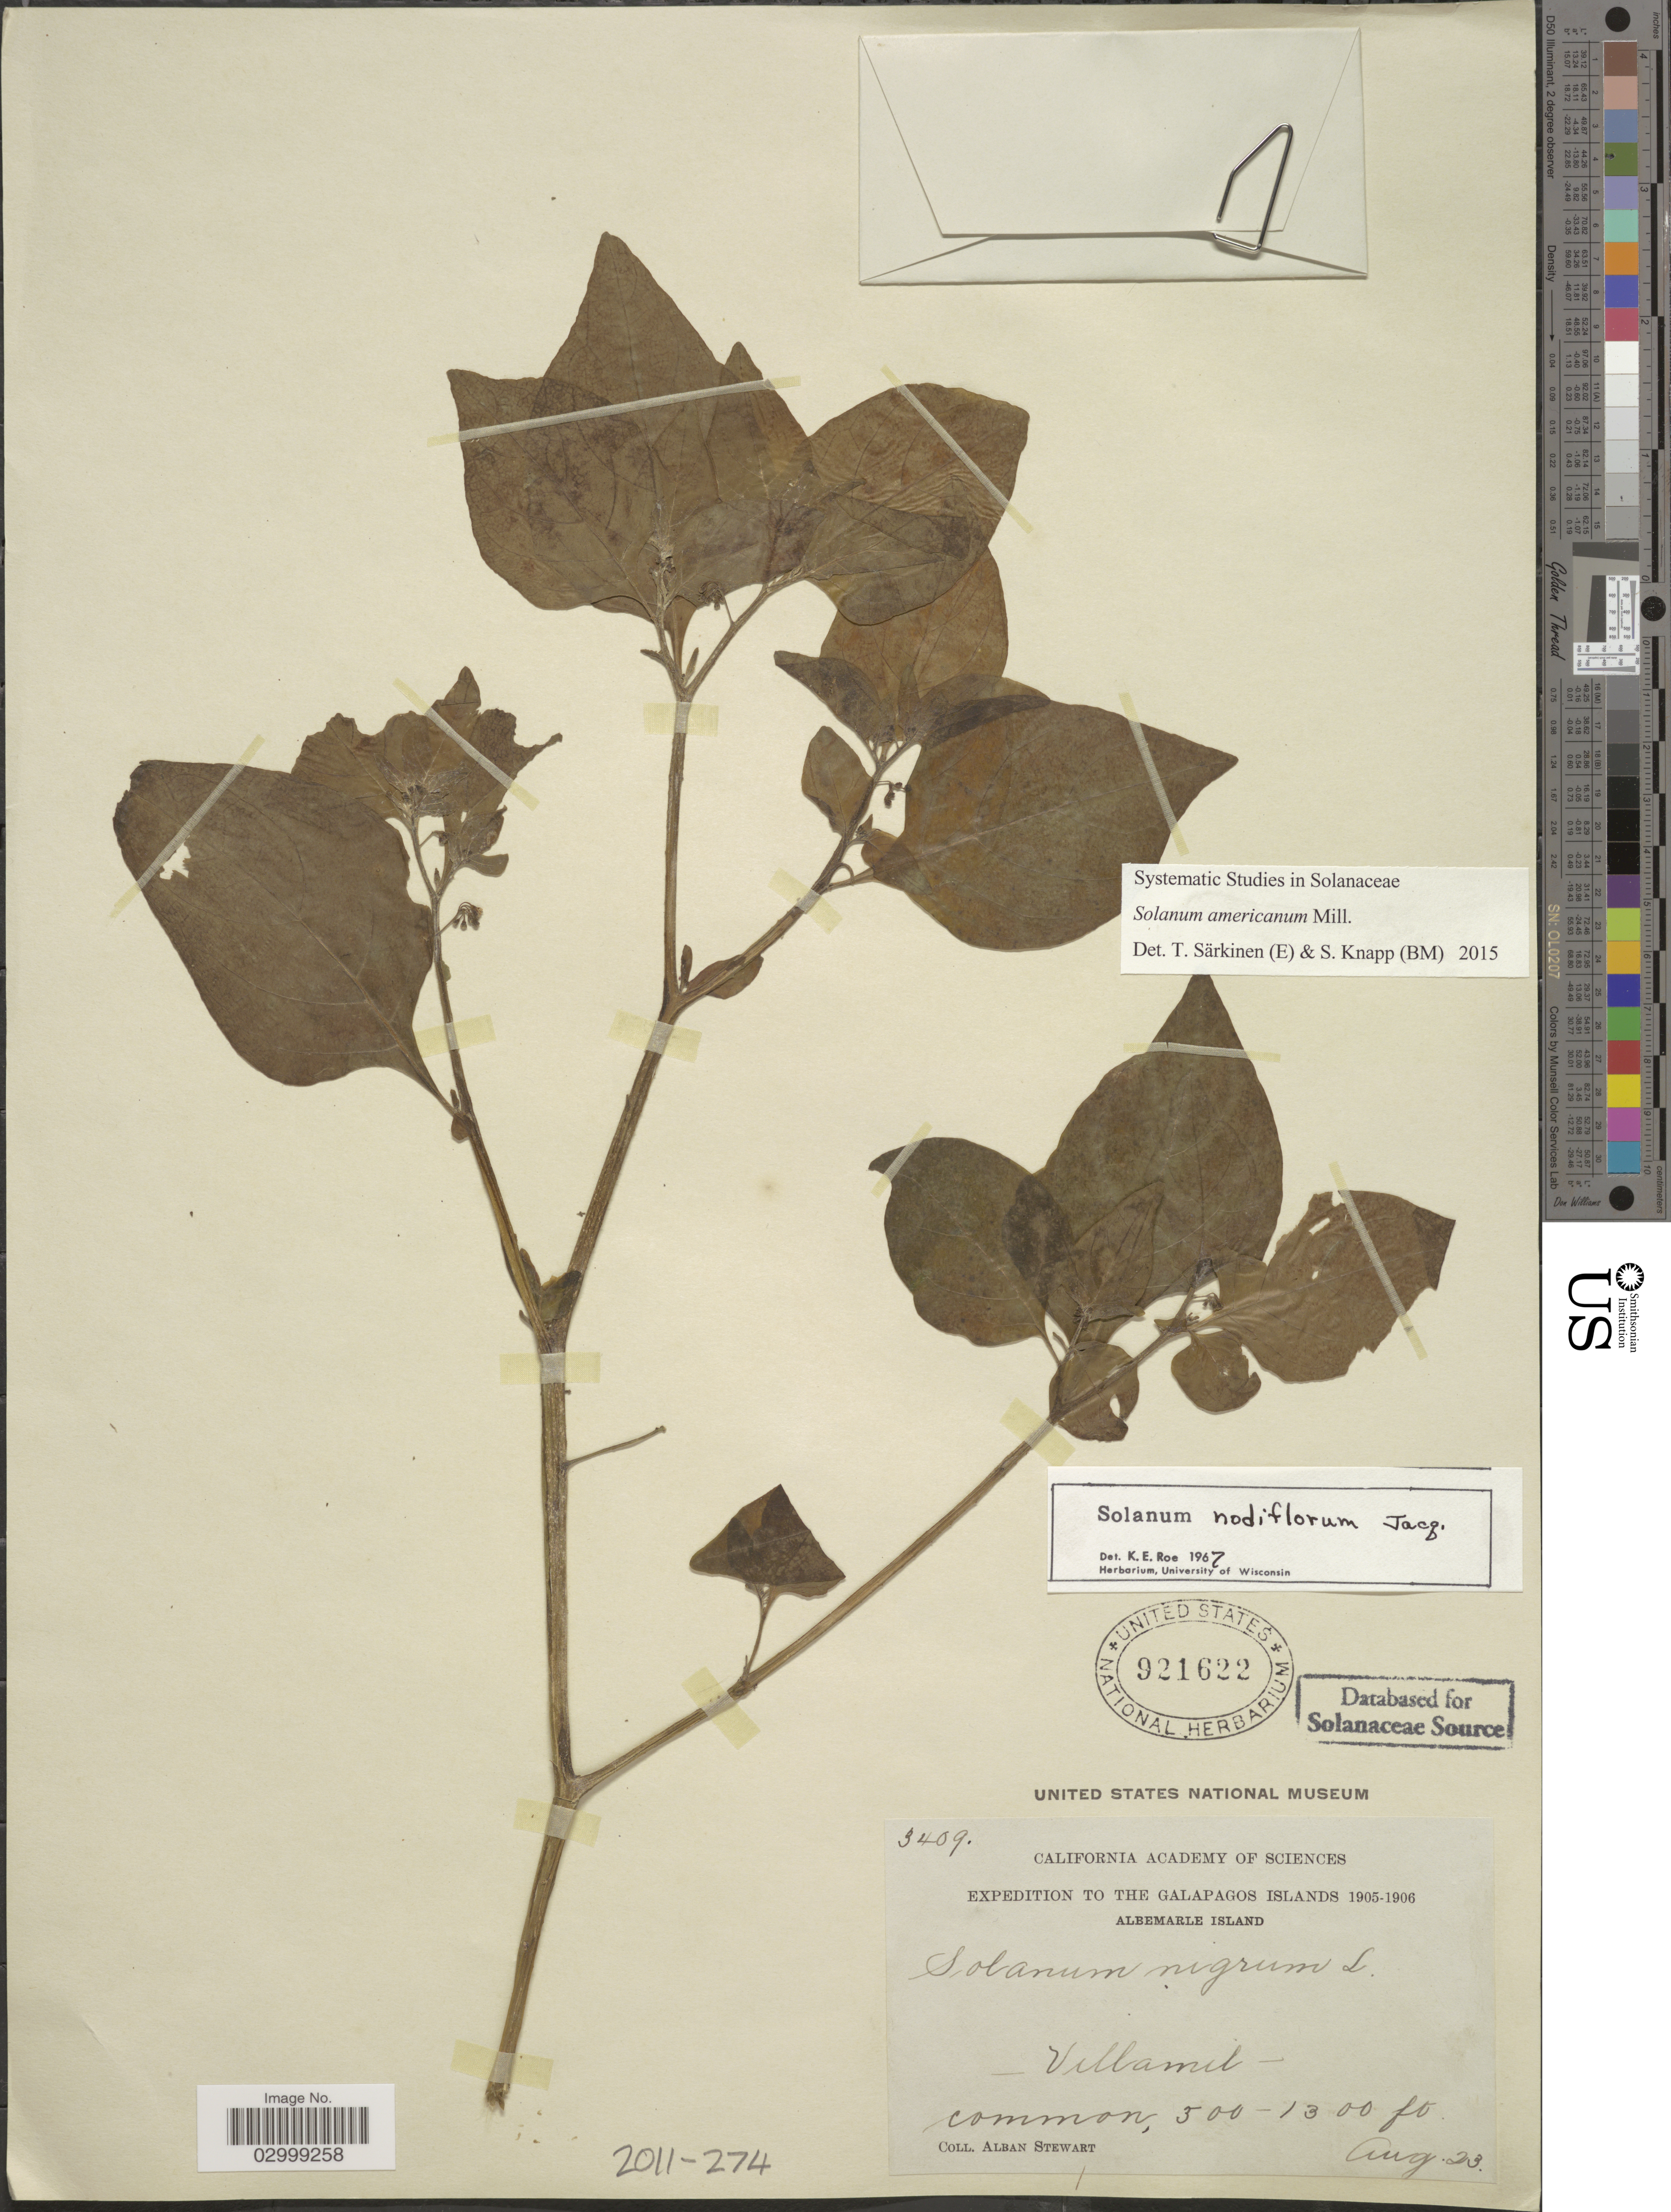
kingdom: Plantae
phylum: Tracheophyta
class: Magnoliopsida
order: Solanales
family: Solanaceae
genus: Solanum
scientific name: Solanum americanum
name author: Mill.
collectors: A. Stewart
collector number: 3409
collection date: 1905-08-23/1906-08-23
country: Ecuador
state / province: Colón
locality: The Galapagos Islands, Albemarle Island, Villamil.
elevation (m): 91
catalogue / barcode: US 921622